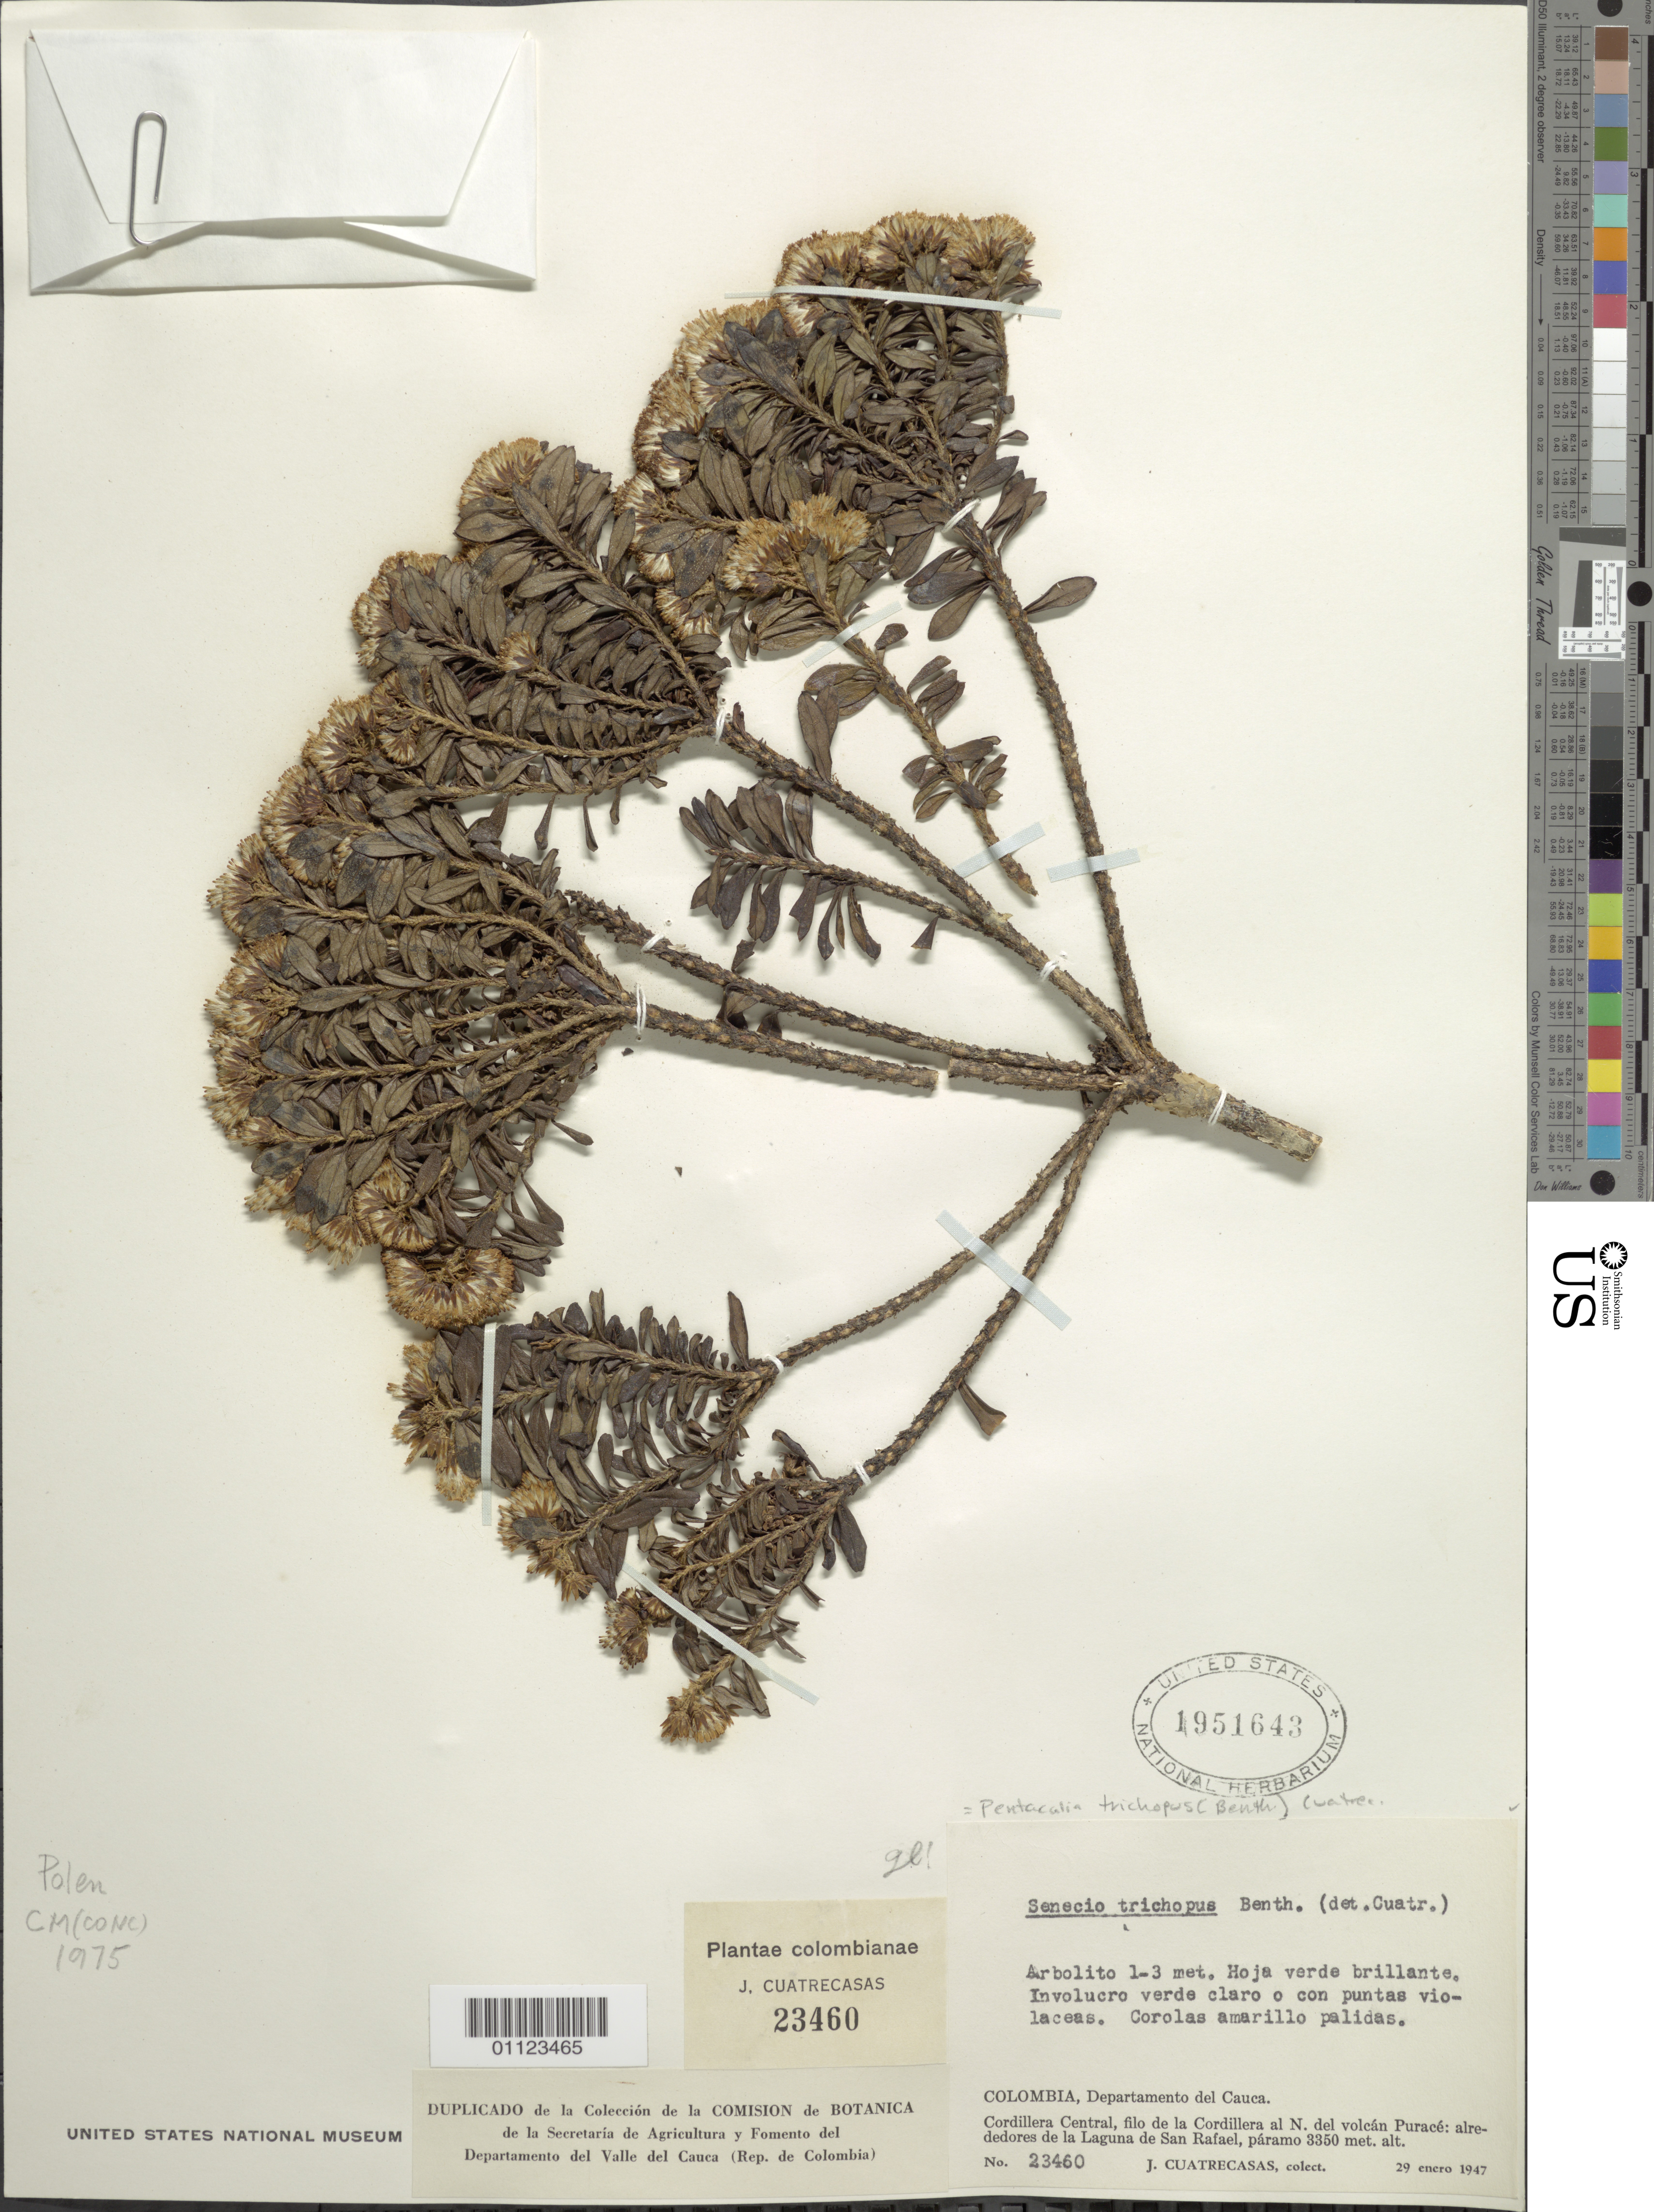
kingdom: Plantae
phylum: Tracheophyta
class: Magnoliopsida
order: Asterales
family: Asteraceae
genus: Pentacalia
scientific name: Pentacalia trichopus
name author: (Benth.) Cuatrec.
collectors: J. Cuatrecasas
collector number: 23460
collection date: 1947-01-29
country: Colombia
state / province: Cauca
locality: Cordillera Central, filo de la Cordillera al N. del volcán Puracé: alrededores de la Laguna de San Rafael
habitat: Paramo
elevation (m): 3350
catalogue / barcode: US 1951643